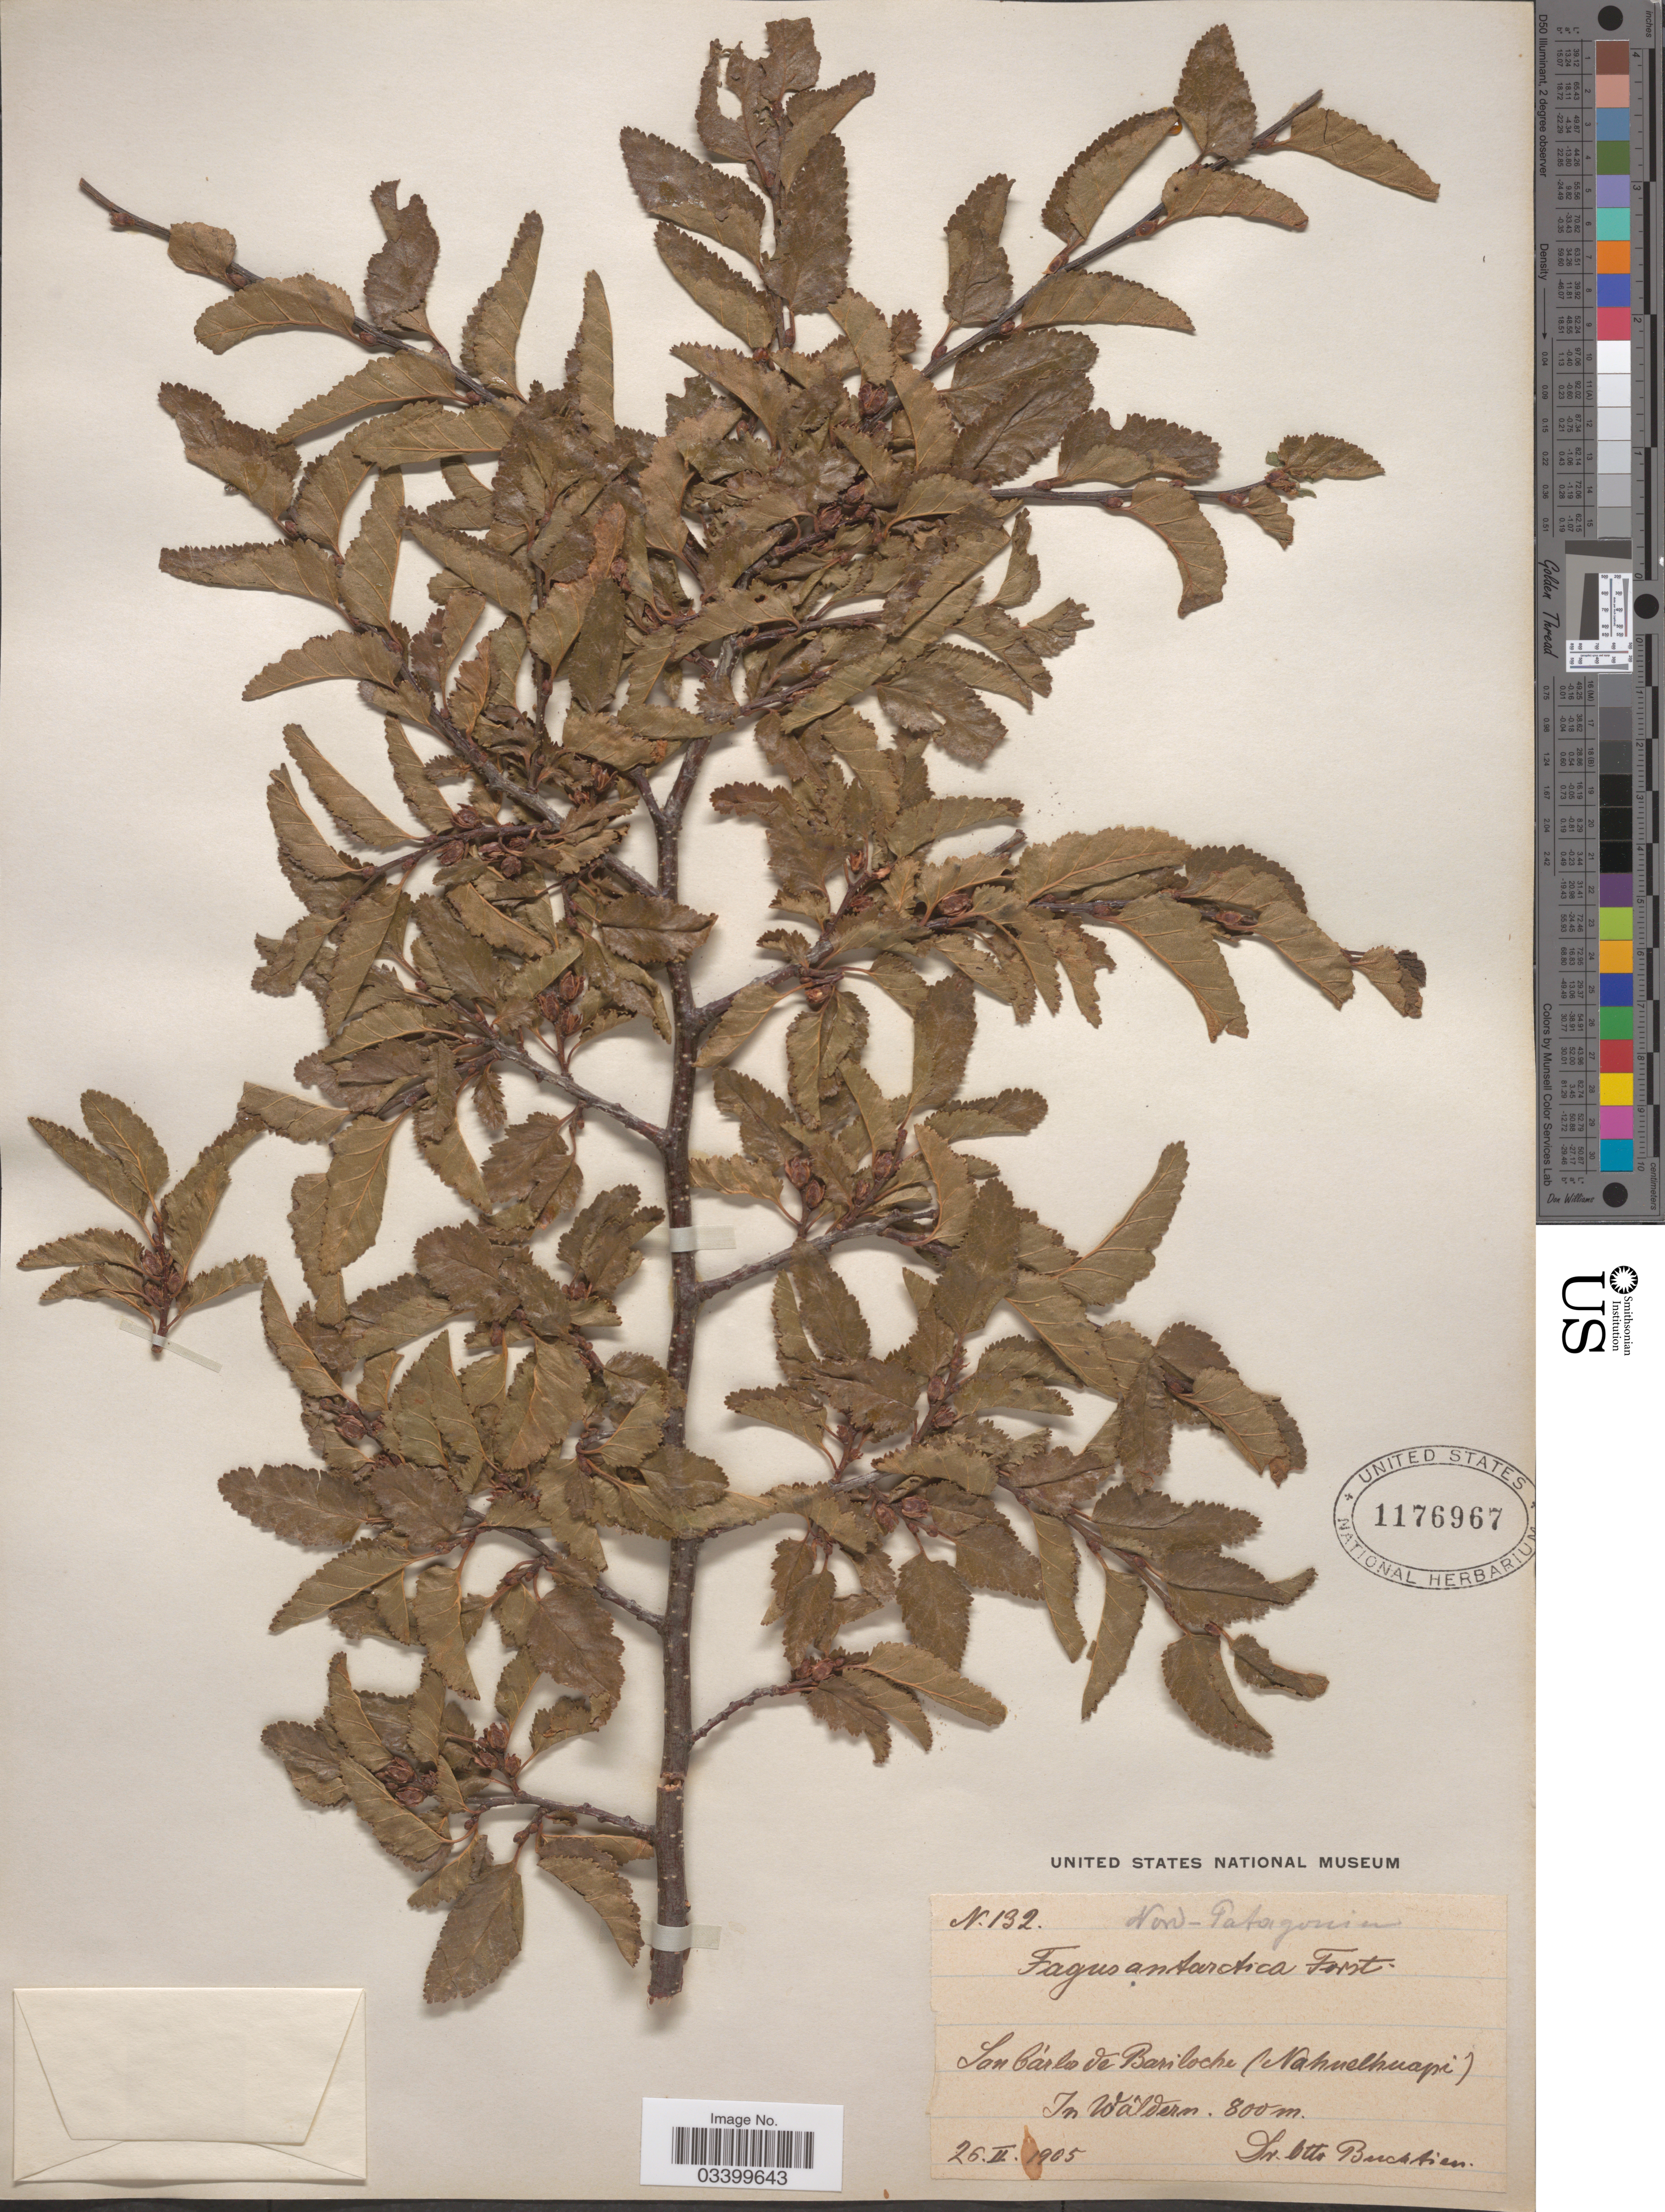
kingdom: Plantae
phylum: Tracheophyta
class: Magnoliopsida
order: Fagales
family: Nothofagaceae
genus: Nothofagus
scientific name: Nothofagus antarctica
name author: (G. Forst.) Oerst.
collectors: O. Buchtien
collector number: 132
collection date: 1905-02-26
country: Argentina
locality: Nord-Patagonia. San Cárlo de Bariloche (Nahuelhuapi).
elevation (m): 800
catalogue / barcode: US 1176967